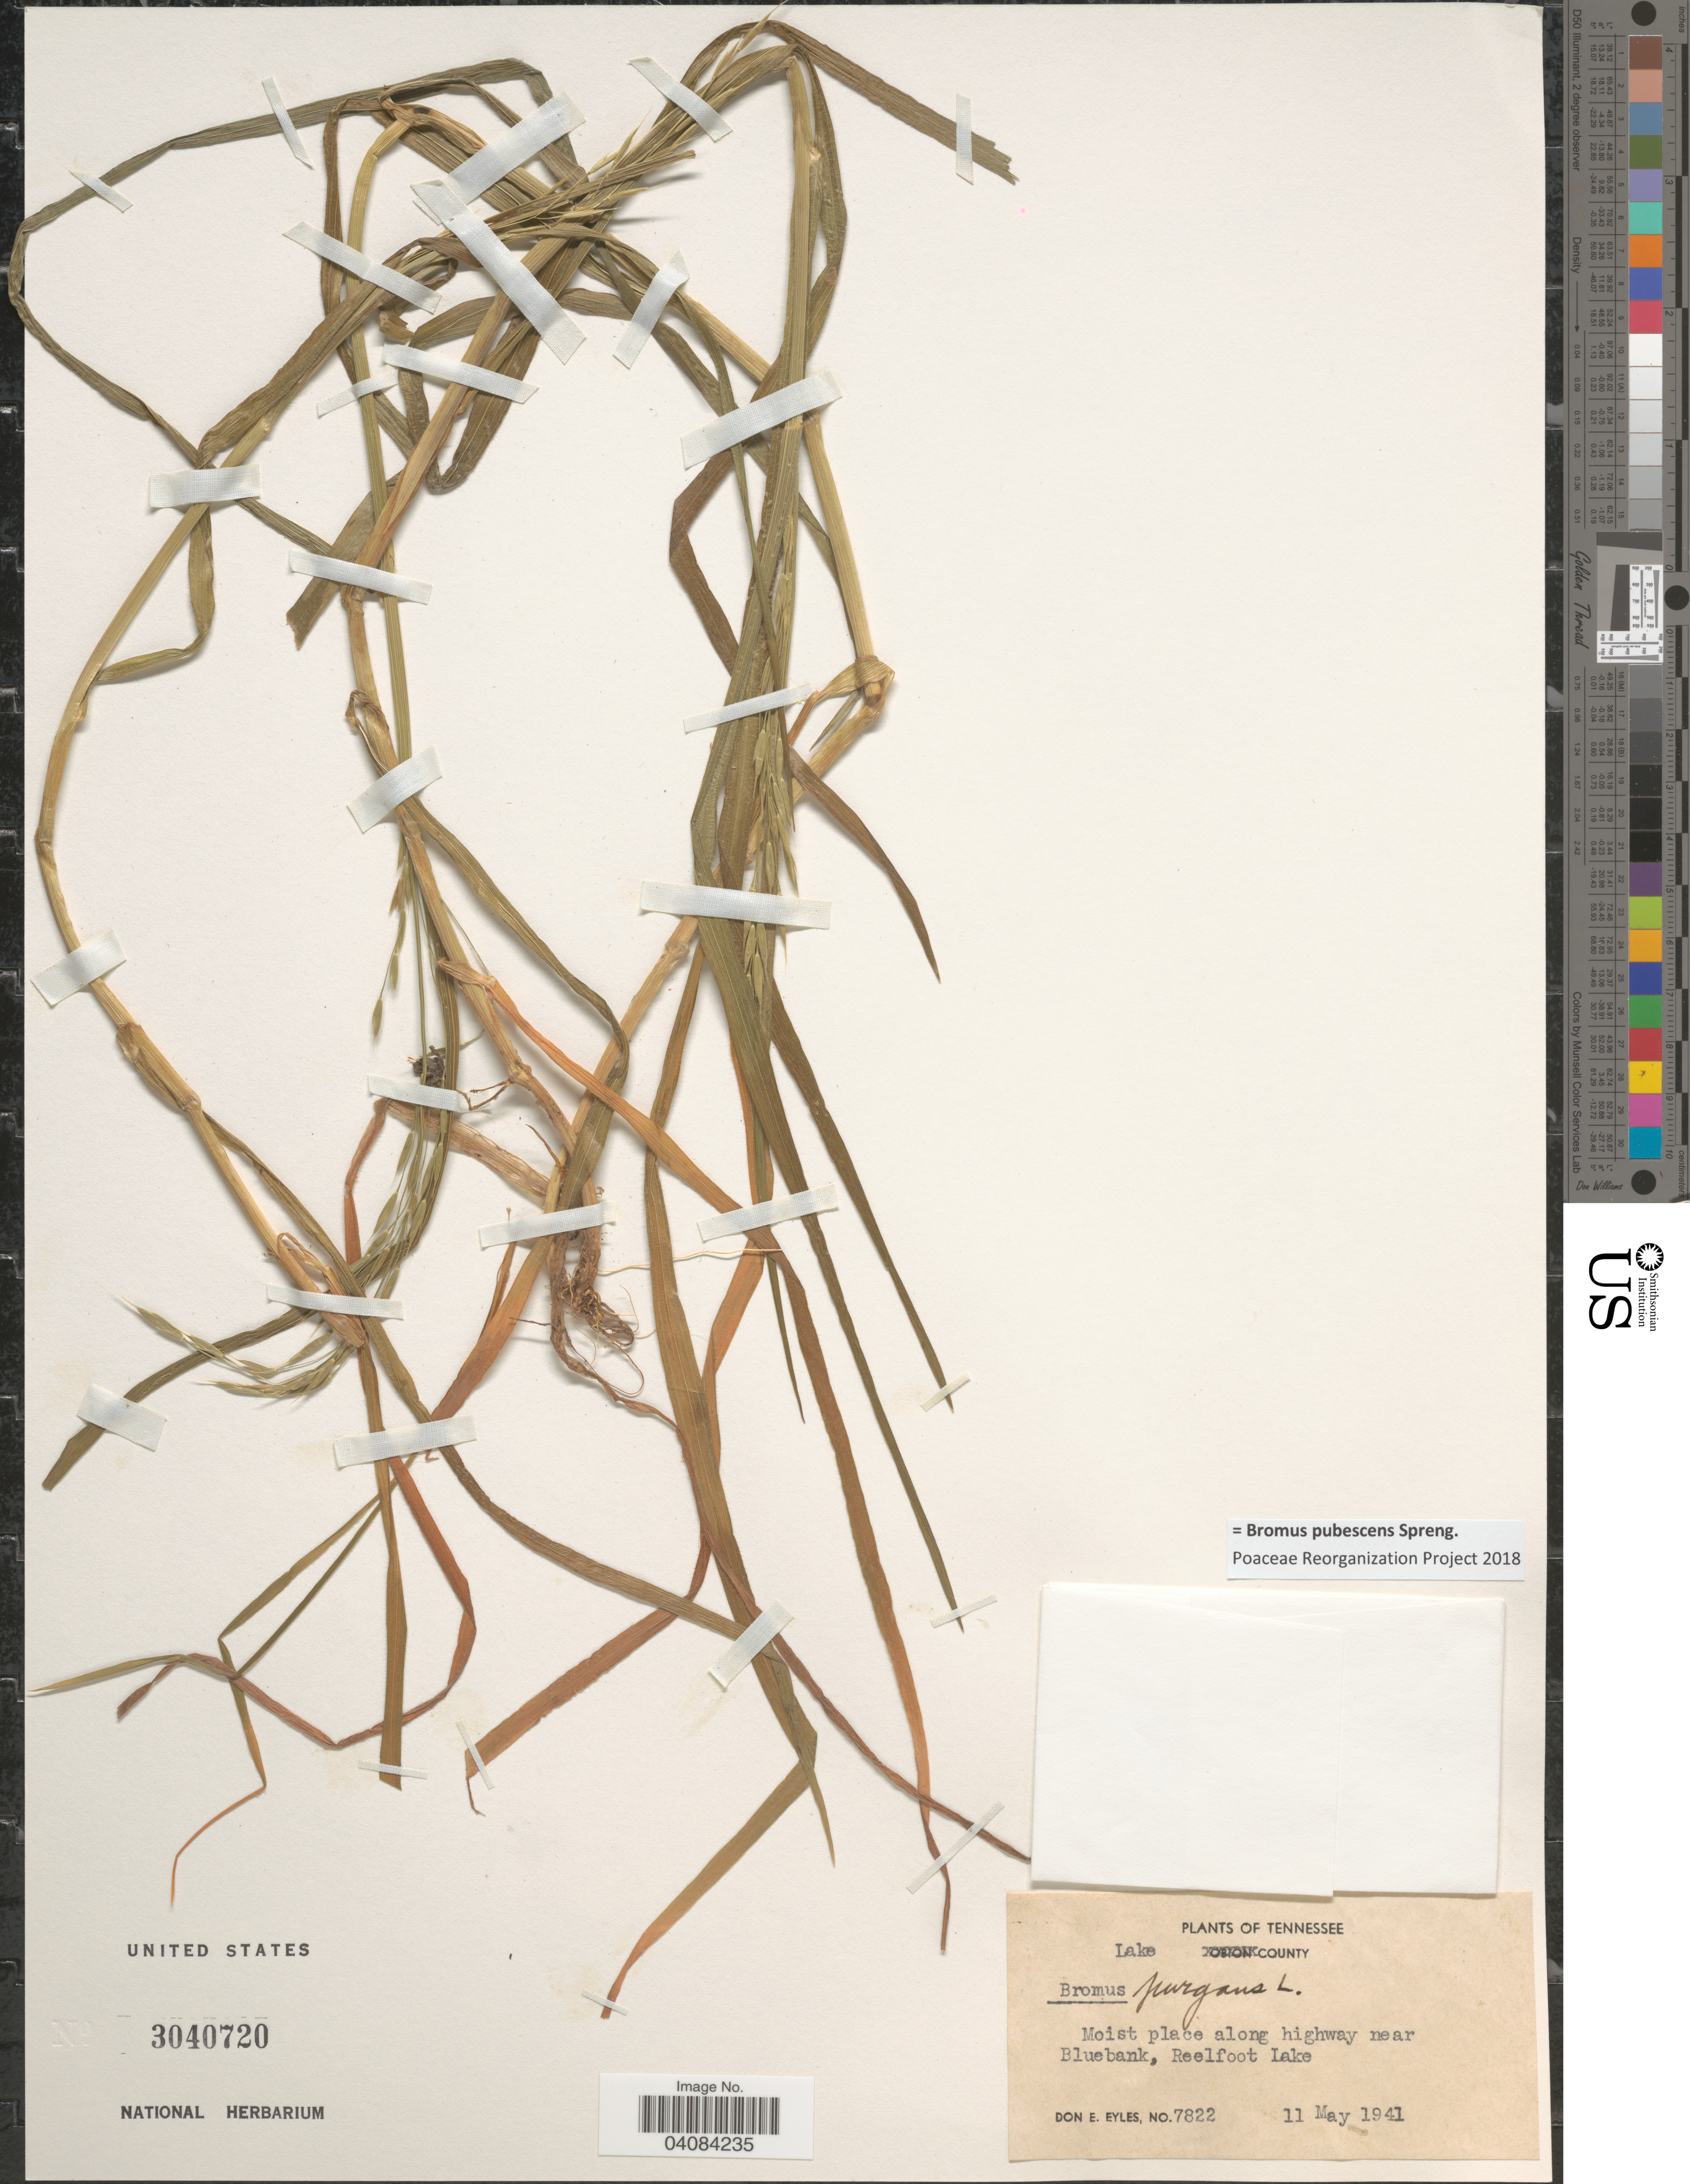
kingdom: Plantae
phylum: Tracheophyta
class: Liliopsida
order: Poales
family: Poaceae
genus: Bromus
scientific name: Bromus pubescens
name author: Muhl. ex Willd.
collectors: D. Eyles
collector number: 7822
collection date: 1941-05-11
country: United States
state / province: Tennessee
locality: Lake County. Moist place along highway near Bluebank, Reelfoot Lake.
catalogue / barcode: US 3040720